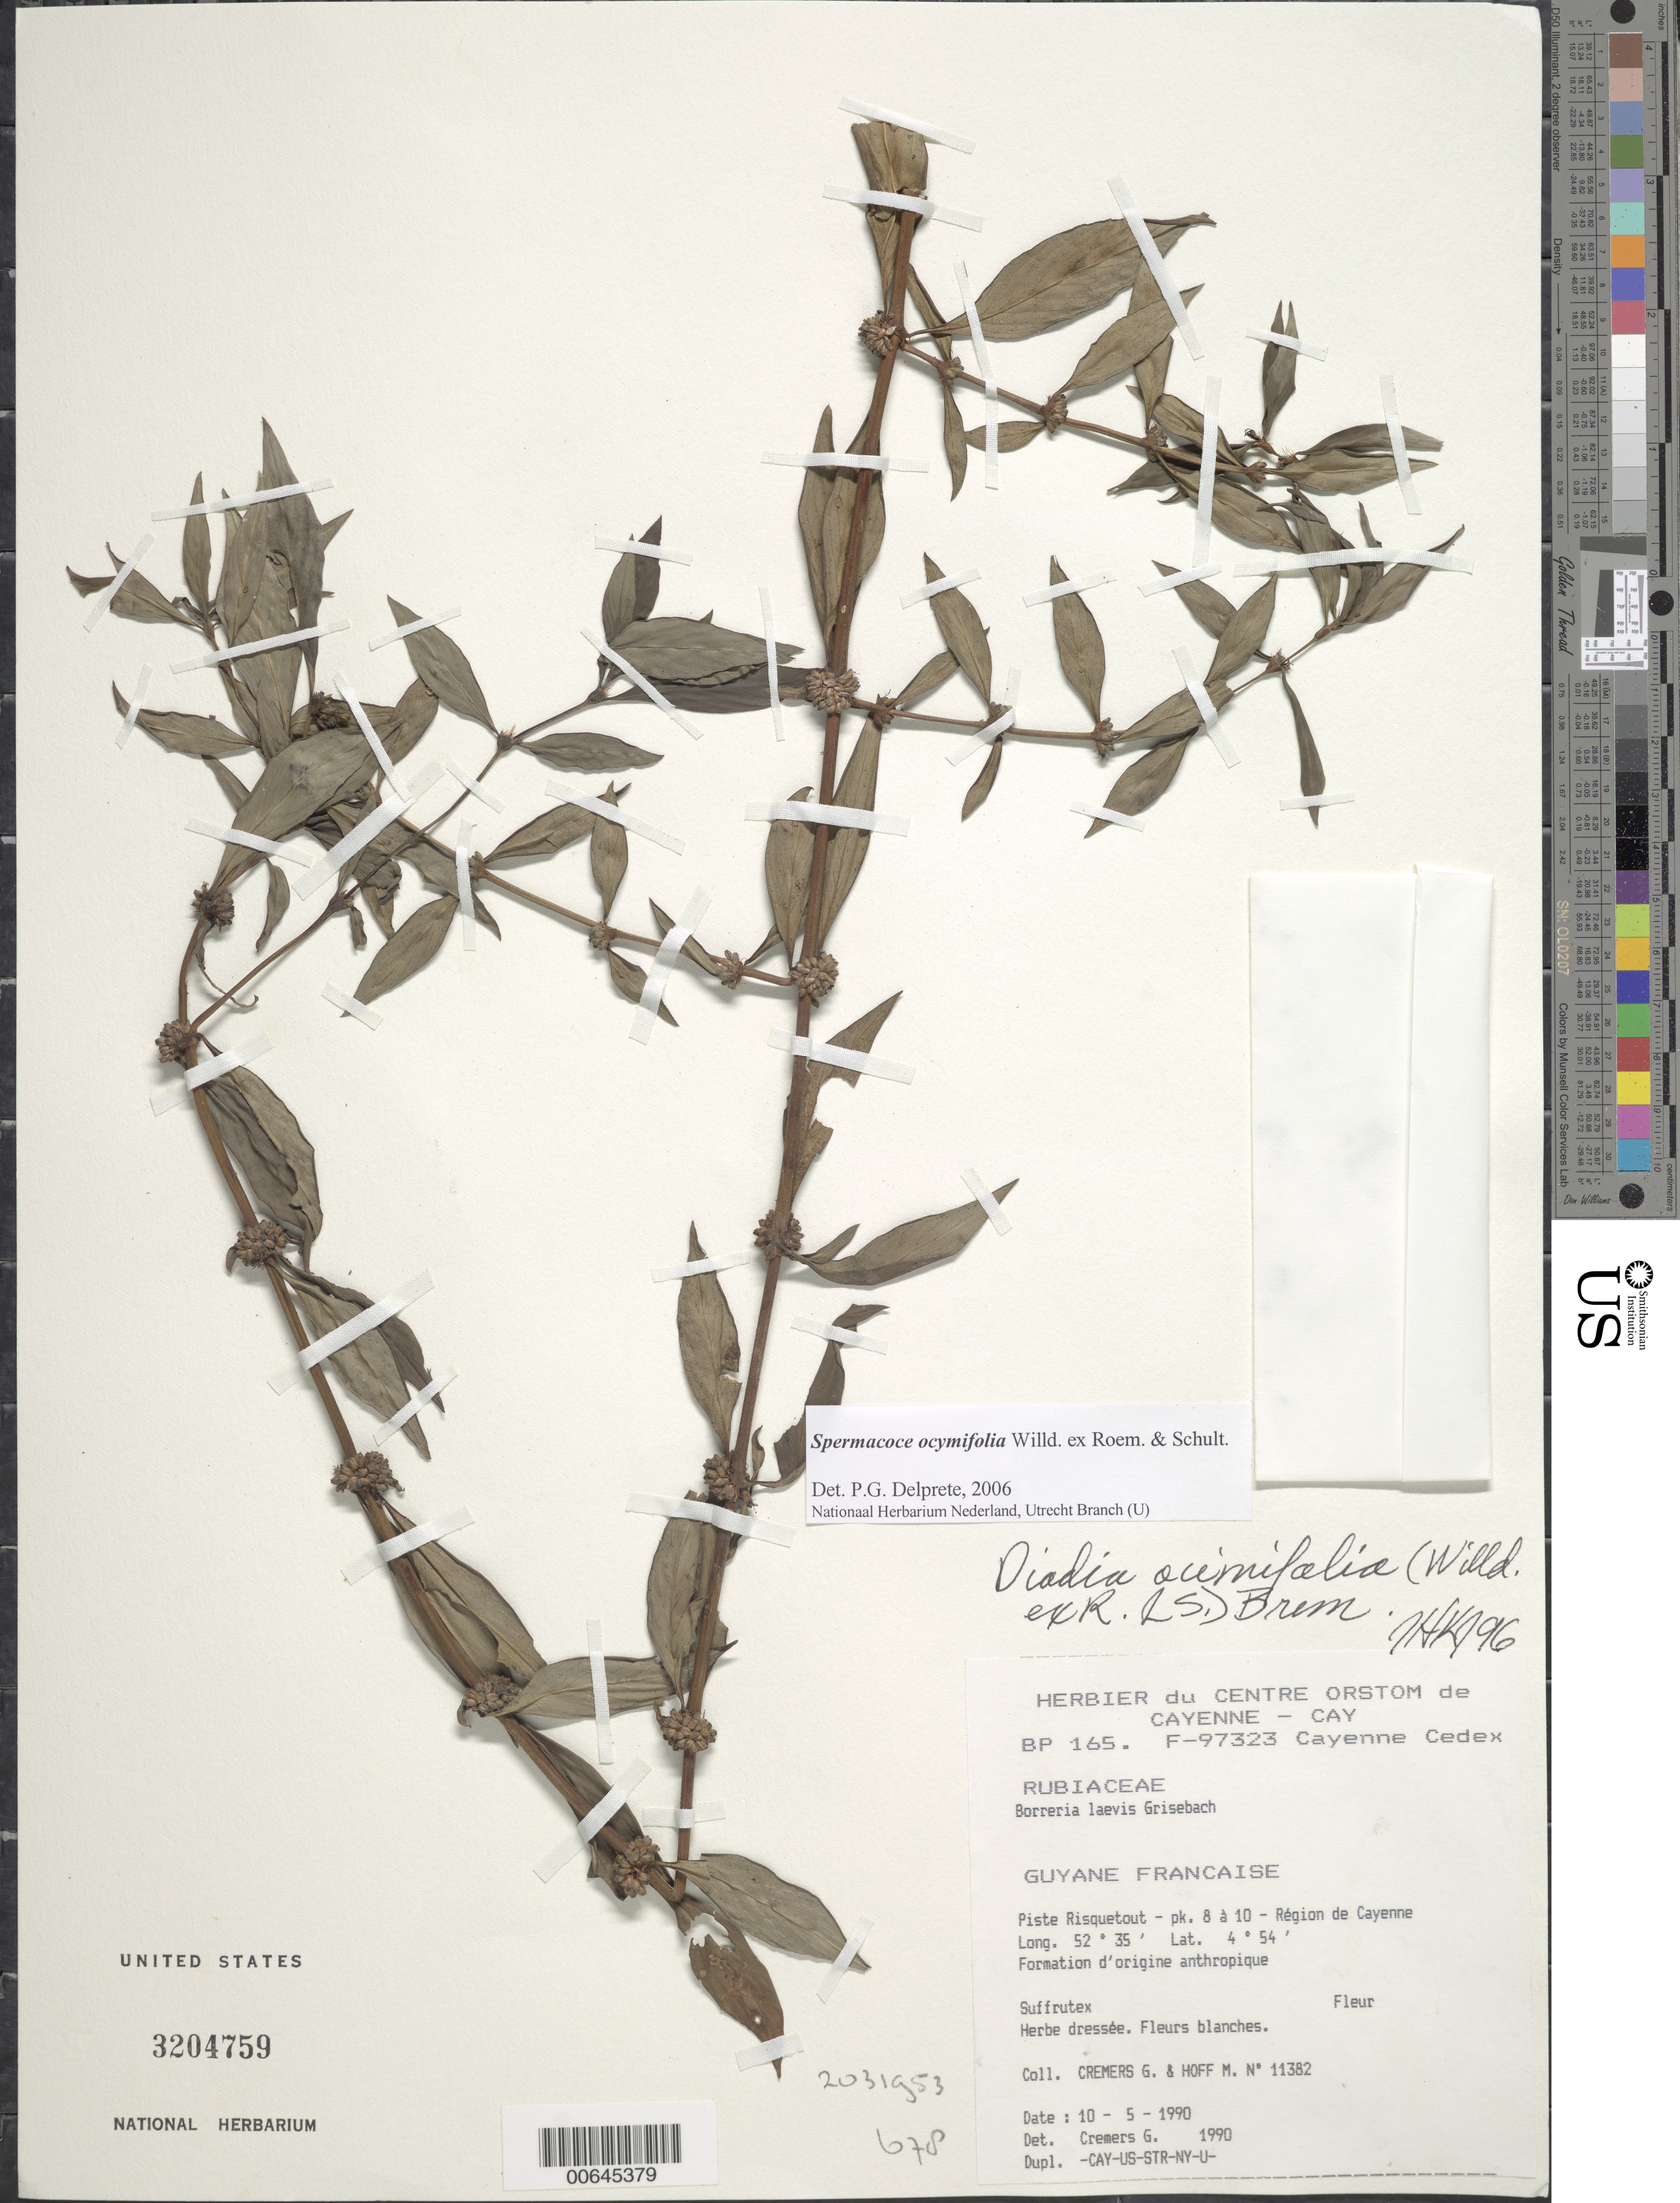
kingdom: Plantae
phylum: Tracheophyta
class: Magnoliopsida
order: Gentianales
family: Rubiaceae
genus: Spermacoce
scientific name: Spermacoce ocymifolia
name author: Willd. ex Roem. & Schult.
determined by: Delprete, P. G., Herb. de Guyane Cay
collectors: G. Cremers & M. Hoff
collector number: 11382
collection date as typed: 10-May-90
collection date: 1990-05-10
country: French Guiana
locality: Piste Risquetout - pk. 8 a 10 - région de Cayenne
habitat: Formation d'origine anthropique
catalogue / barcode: US 3204759